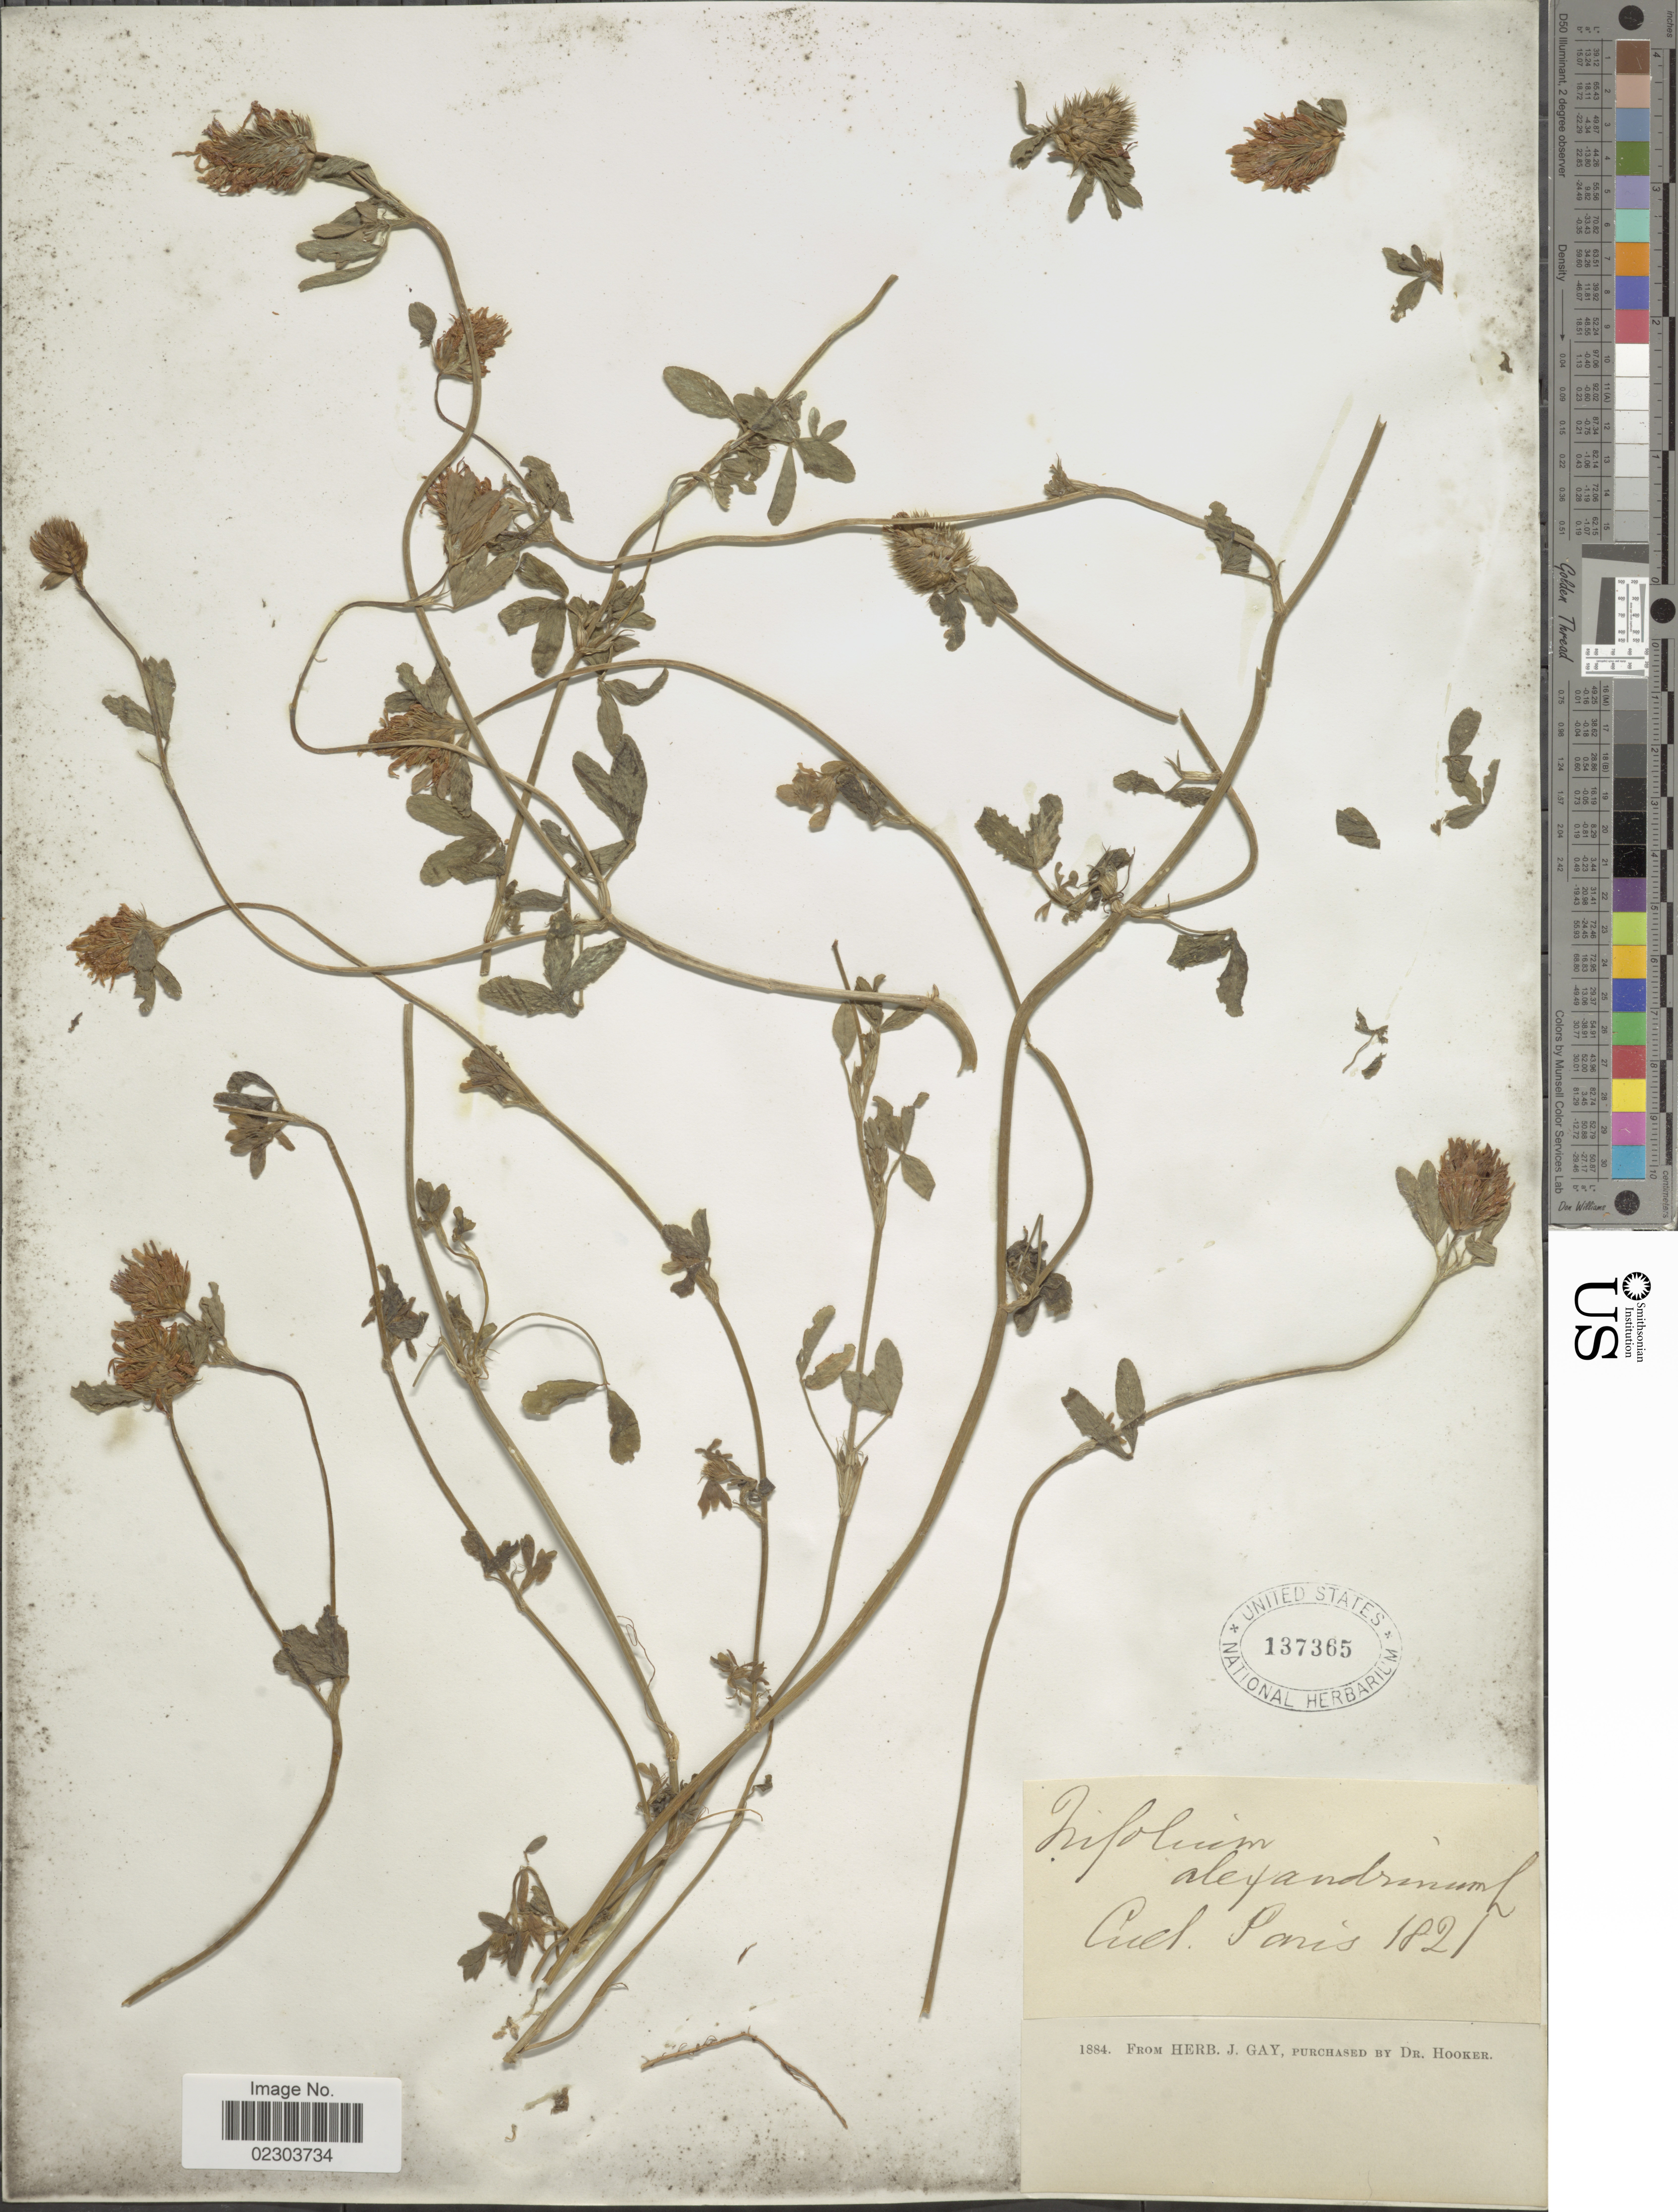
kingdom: Plantae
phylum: Tracheophyta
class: Magnoliopsida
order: Fabales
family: Fabaceae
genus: Trifolium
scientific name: Trifolium alexandrinum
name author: L.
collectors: ex herb. J. Gay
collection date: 1821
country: France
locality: Cuel. Paris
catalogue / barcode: US 137365